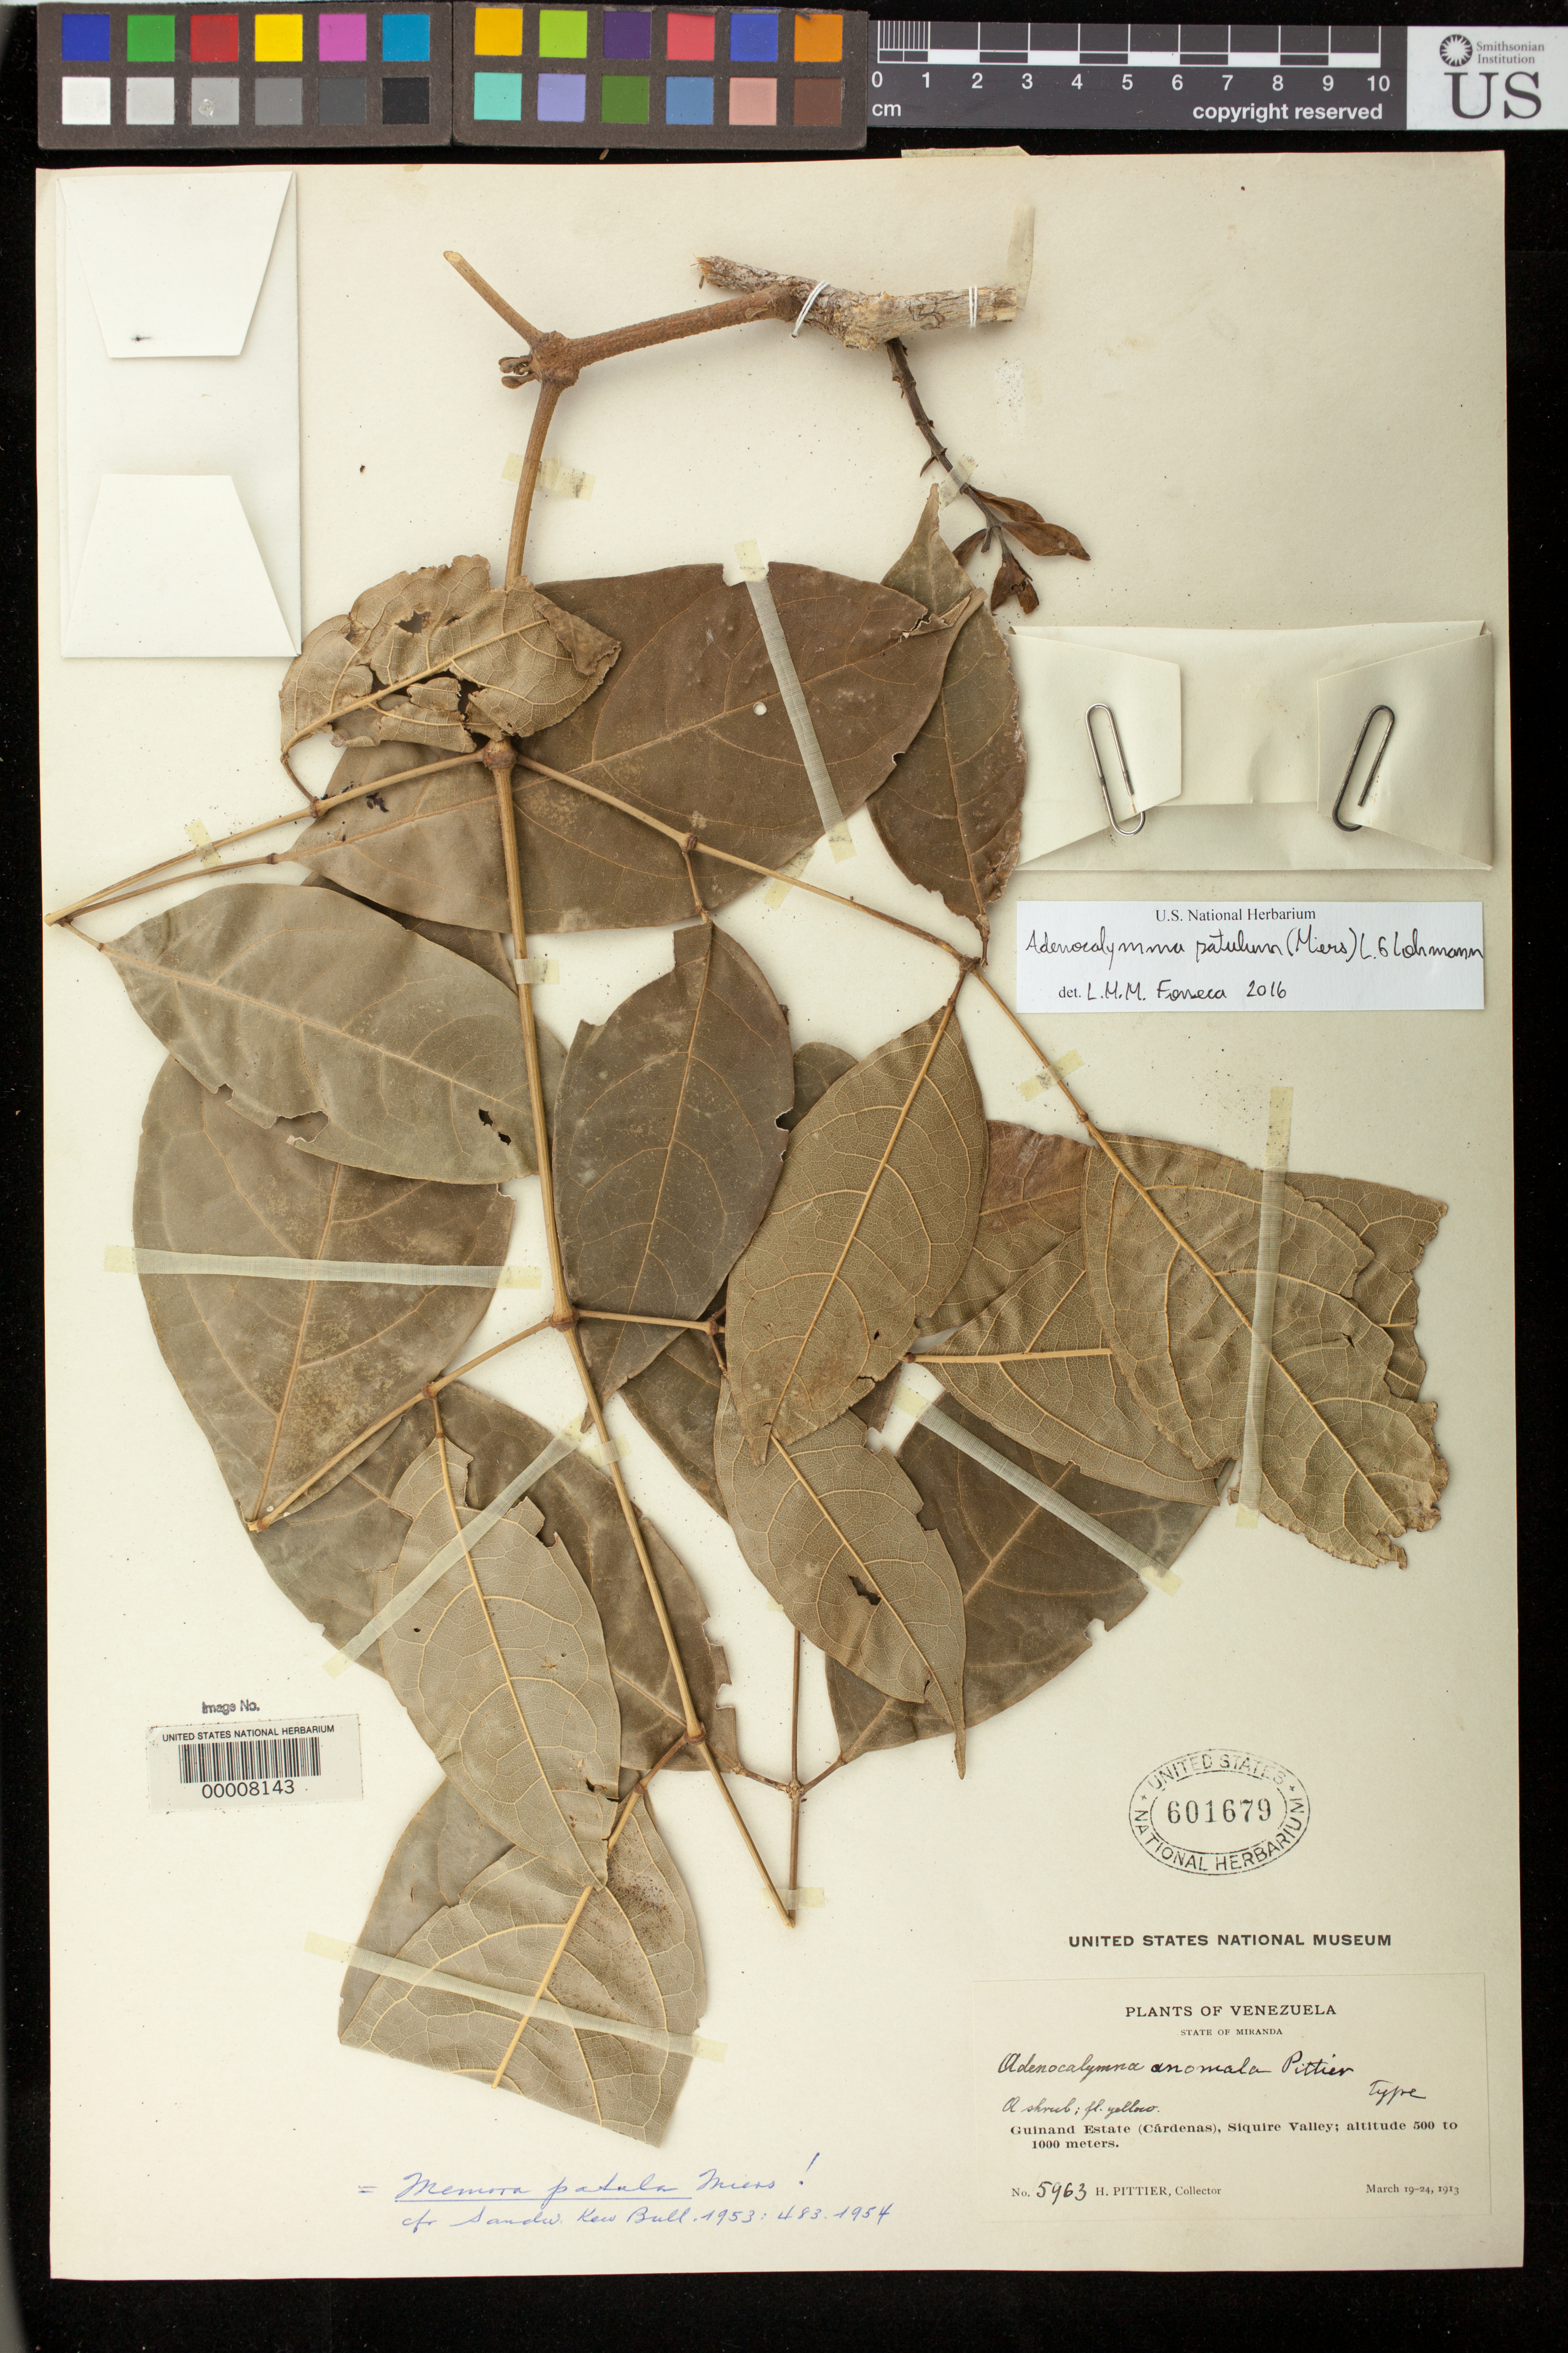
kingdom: Plantae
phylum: Tracheophyta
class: Magnoliopsida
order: Lamiales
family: Bignoniaceae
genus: Adenocalymma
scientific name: Adenocalymma anomalum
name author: Pittier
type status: Holotype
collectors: H. F. Pittier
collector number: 5963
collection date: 1913-03-19/1913-03-24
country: Venezuela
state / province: Miranda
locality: Guinand Estate (Cárdenas), Siquire Valley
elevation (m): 500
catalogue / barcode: US 601679